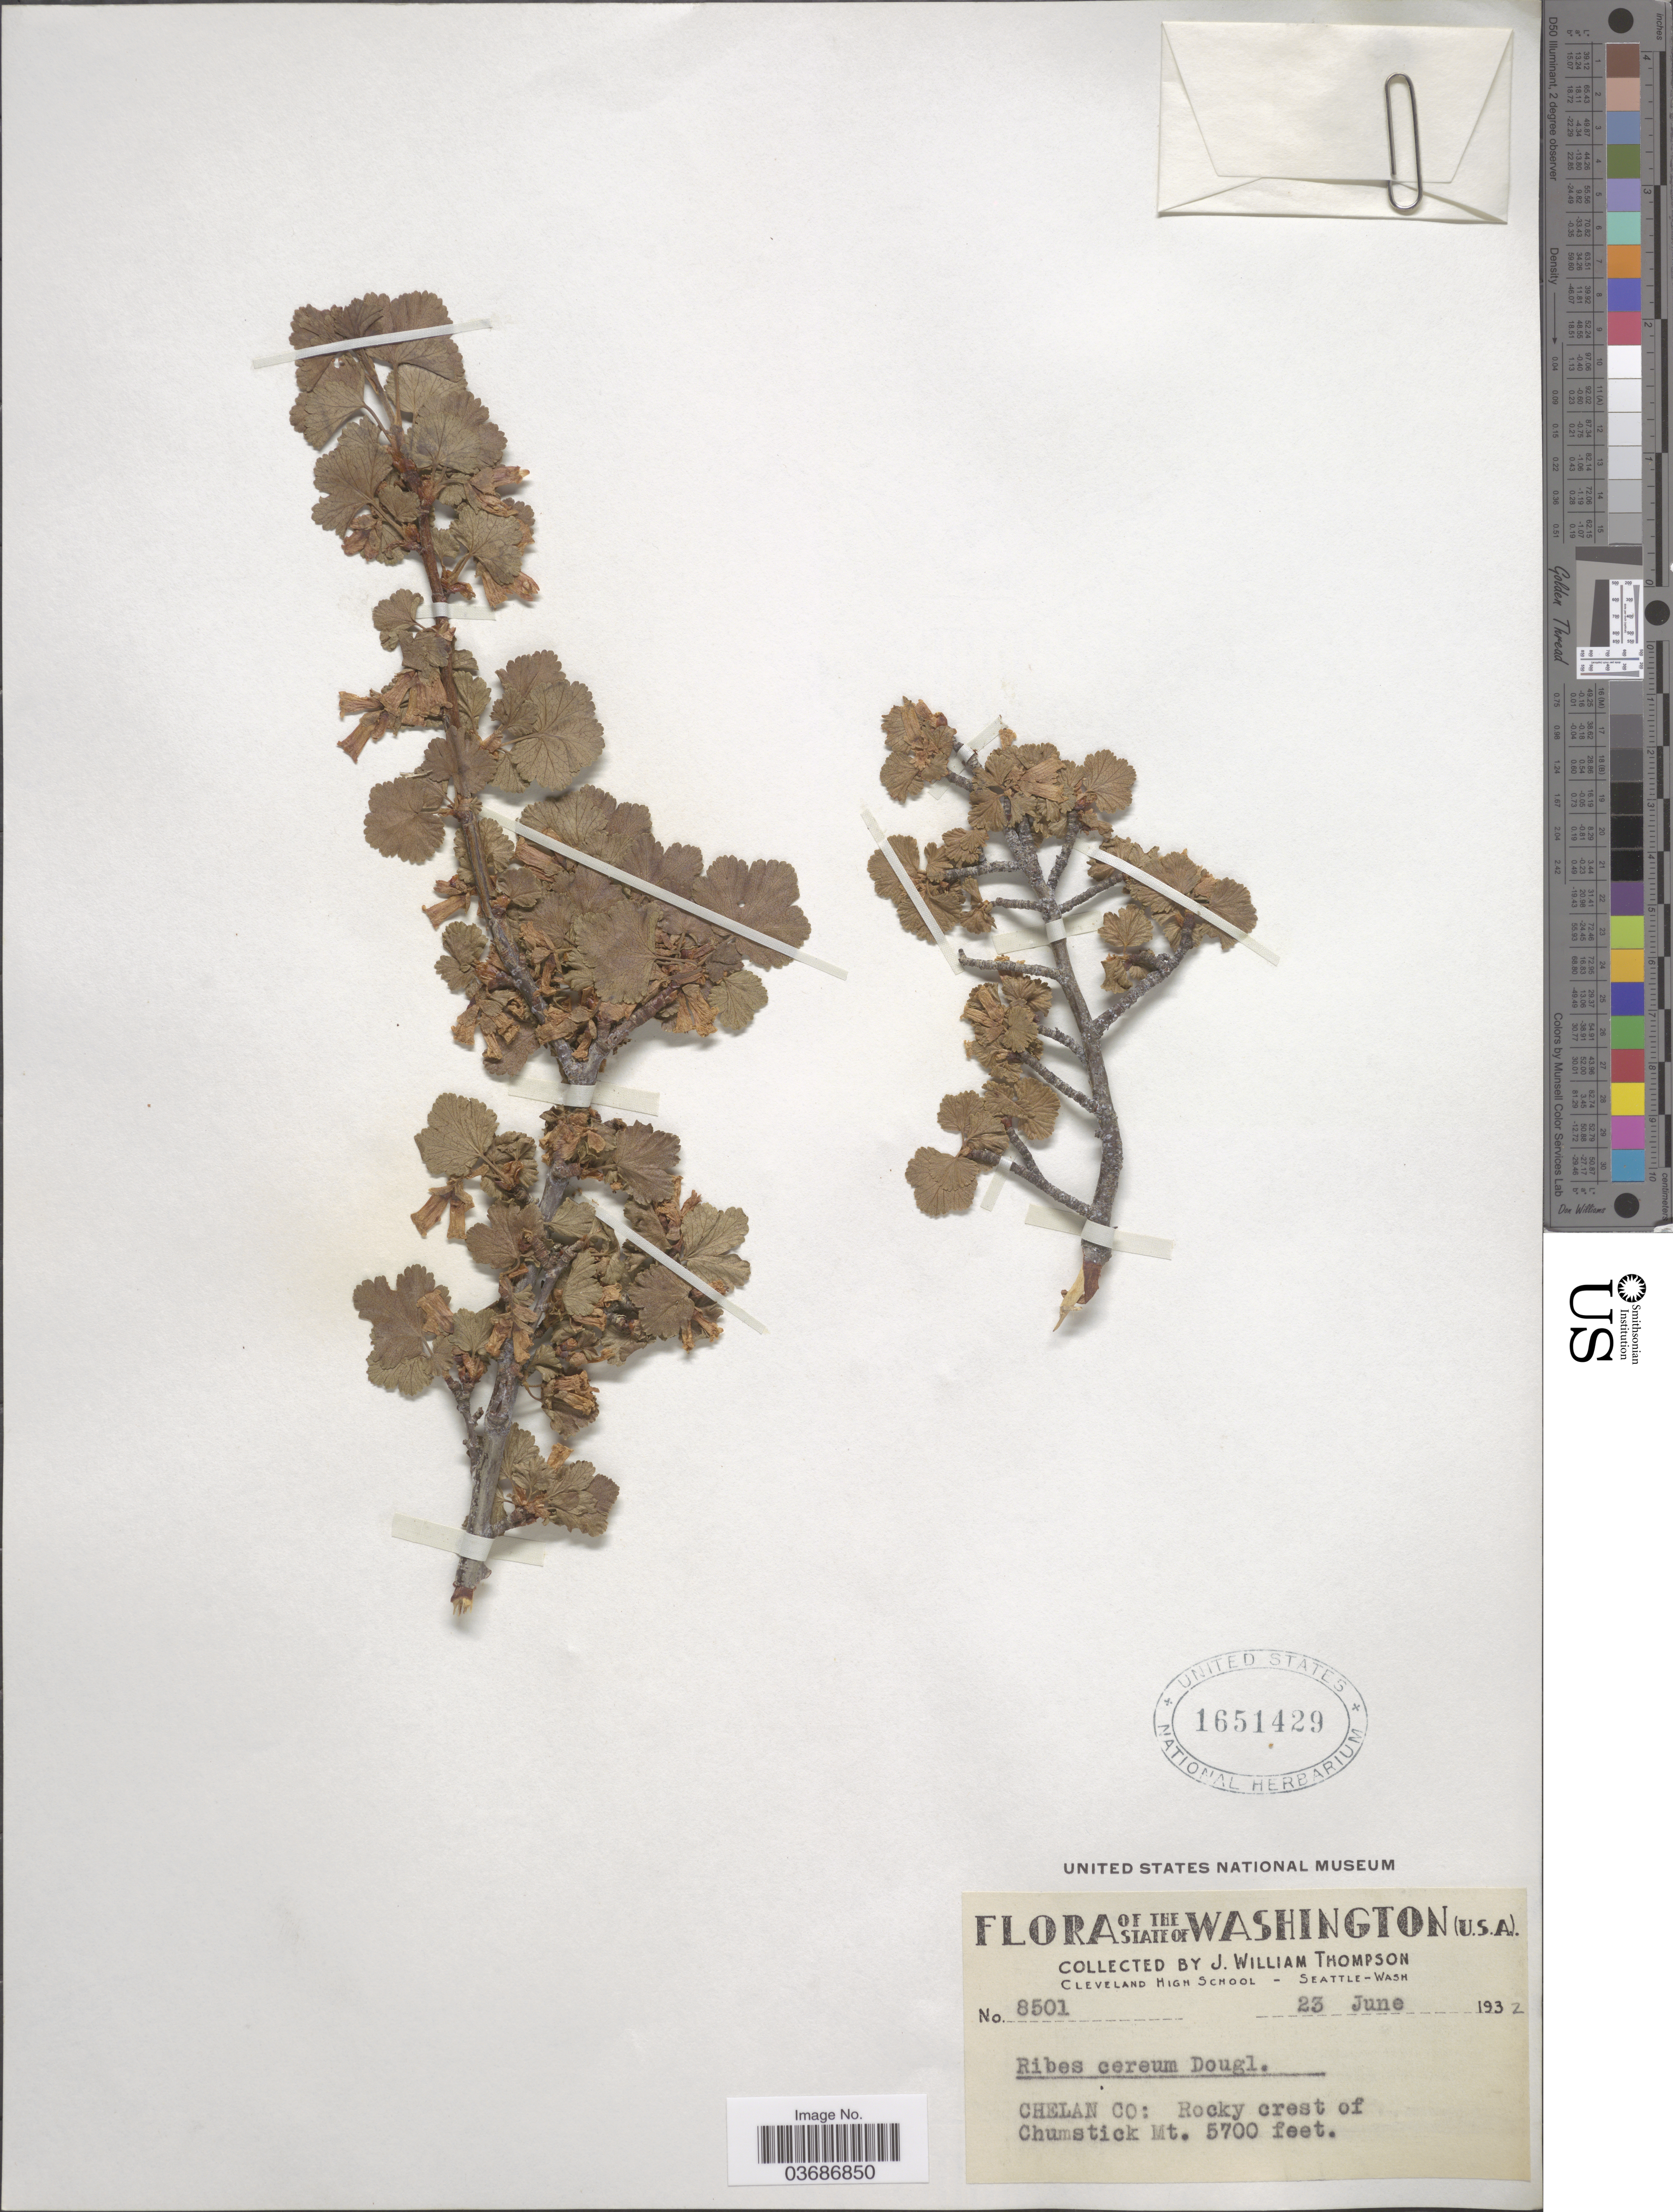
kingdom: Plantae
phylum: Tracheophyta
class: Magnoliopsida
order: Saxifragales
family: Grossulariaceae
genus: Ribes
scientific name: Ribes cereum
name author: Douglas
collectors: J. W. Thompson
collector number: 8501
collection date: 1932-06-23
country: United States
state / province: Washington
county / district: Chelan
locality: Chelan Co: Rocky crest of Chumstick Mt.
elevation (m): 1737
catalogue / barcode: US 1651429